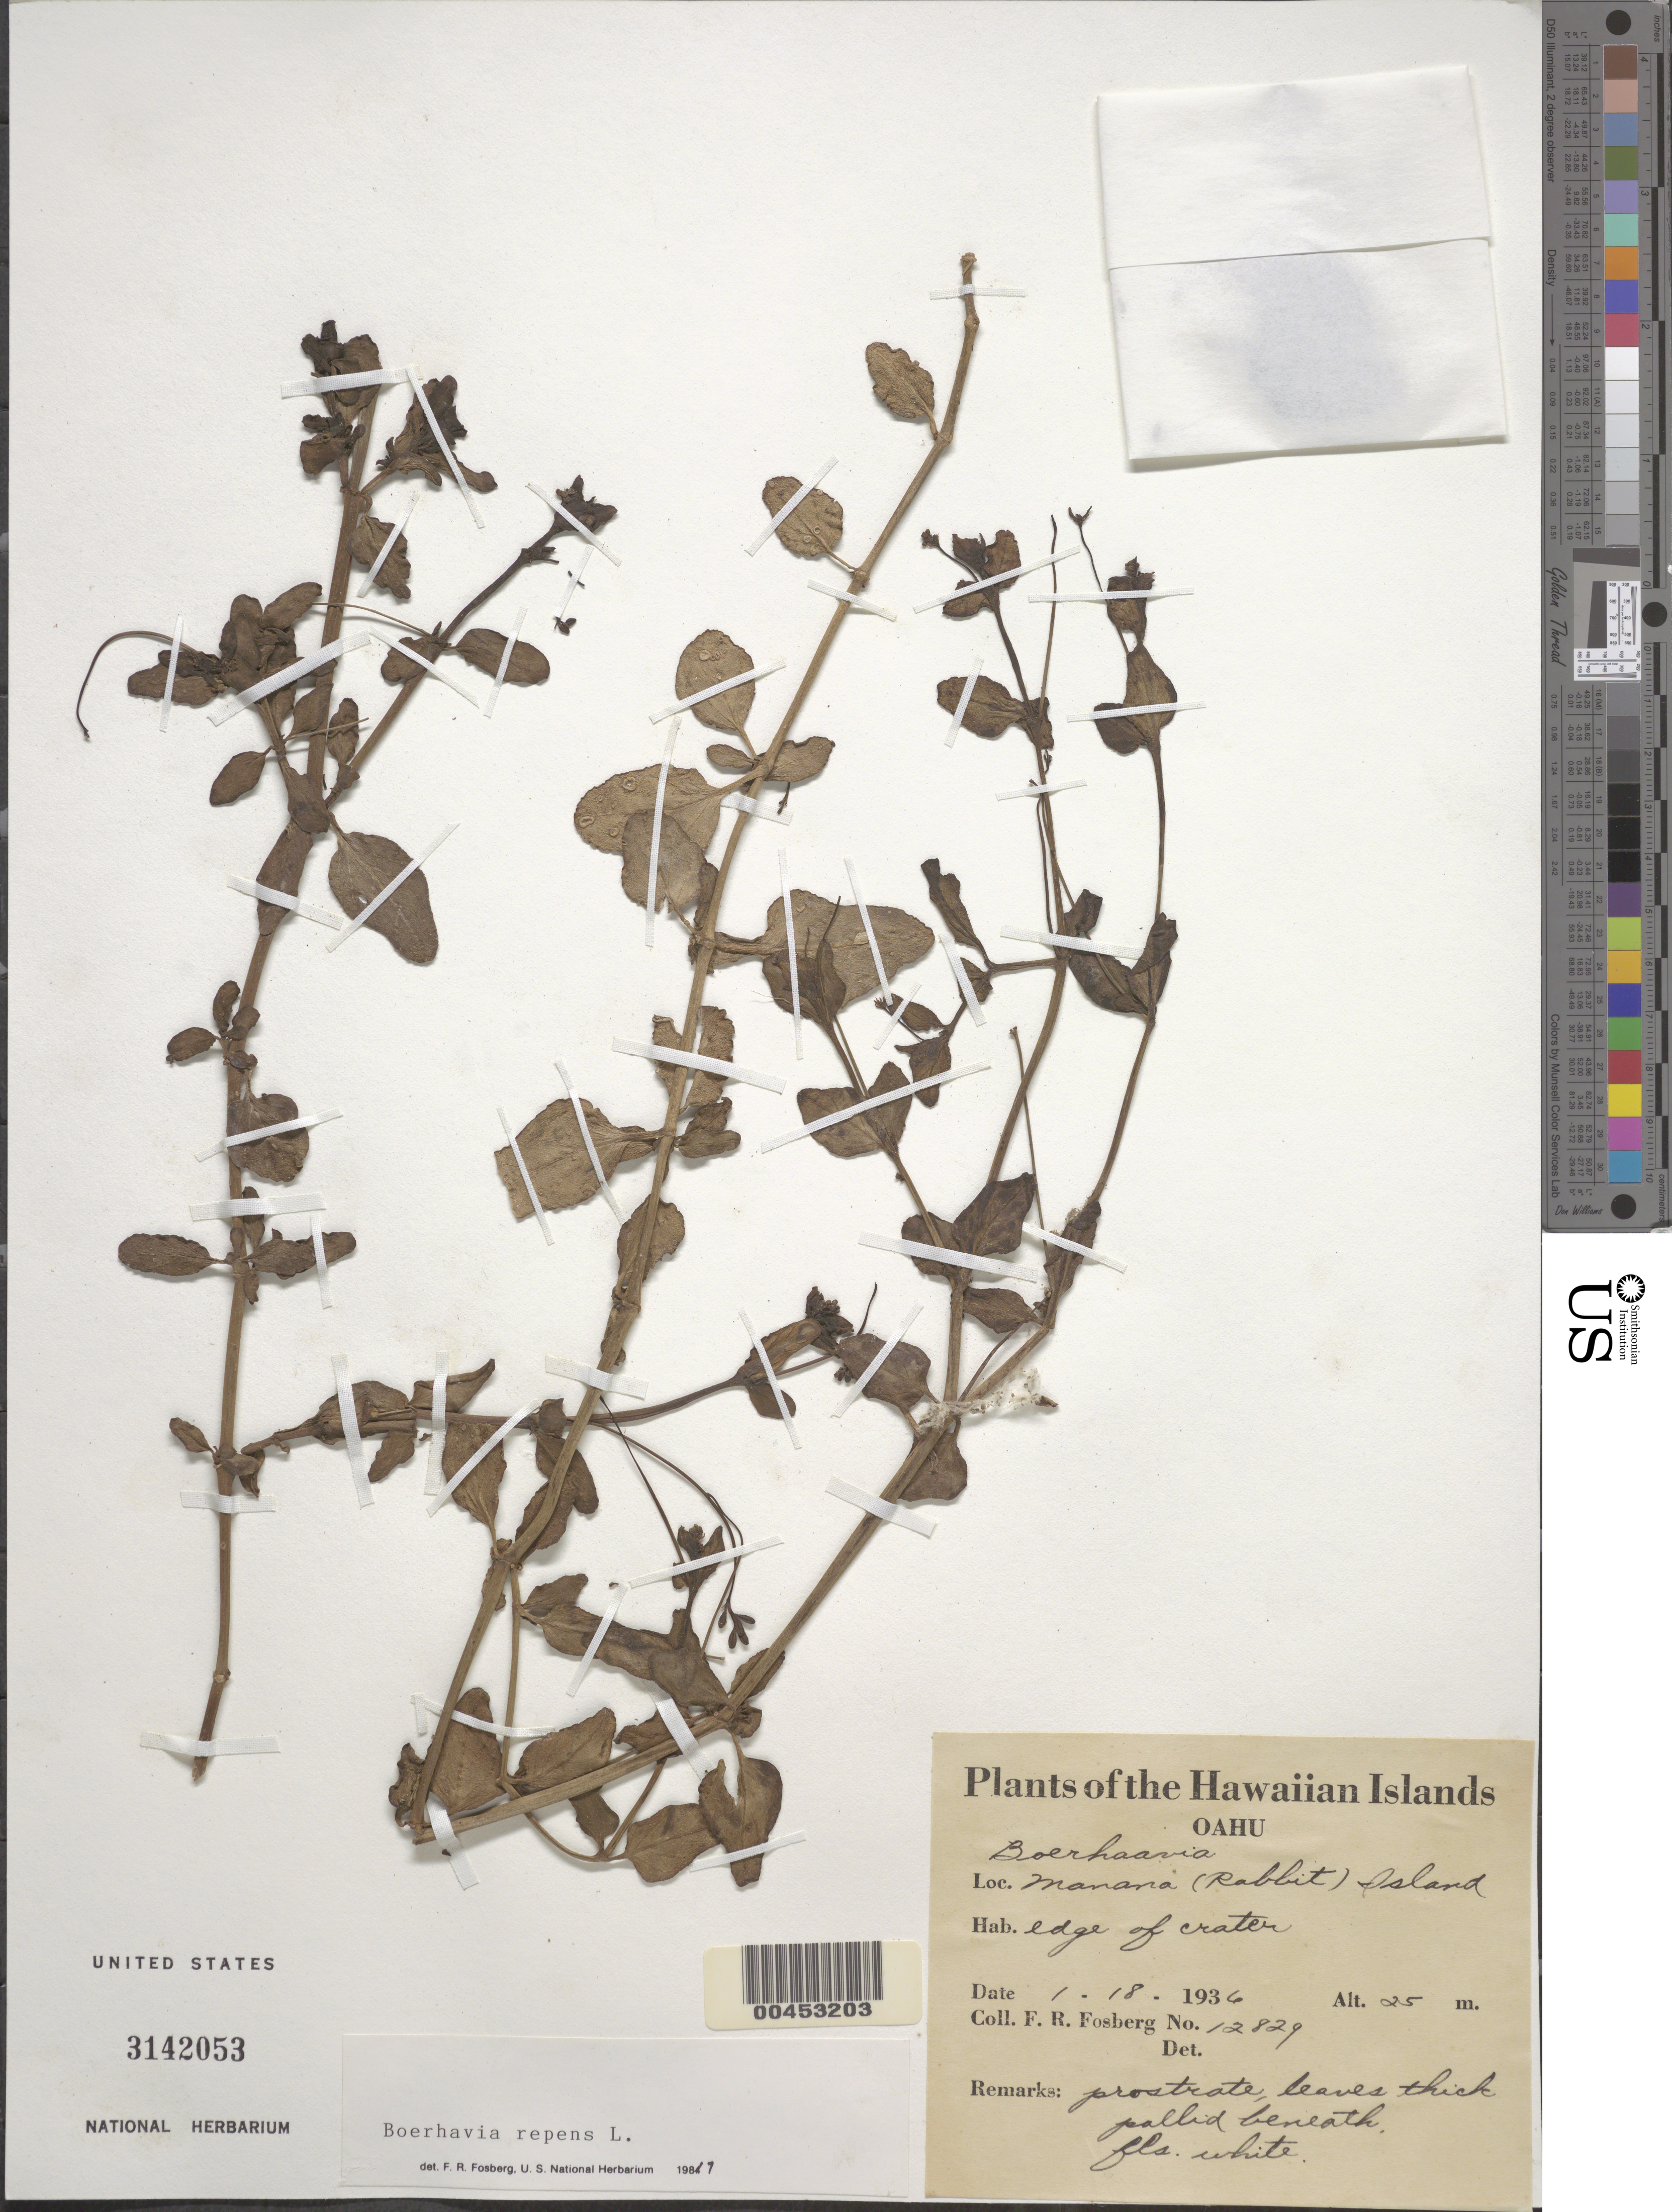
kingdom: Plantae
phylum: Tracheophyta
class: Magnoliopsida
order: Caryophyllales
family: Nyctaginaceae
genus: Boerhavia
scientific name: Boerhavia repens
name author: L.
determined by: Fosberg, F. R.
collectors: F. R. Fosberg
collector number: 12829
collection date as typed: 18 Jan 1936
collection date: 1936-01-18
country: United States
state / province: Hawaii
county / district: Honolulu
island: Manana [Rabbit]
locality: Edge of crater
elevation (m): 25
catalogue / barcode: US 3142053